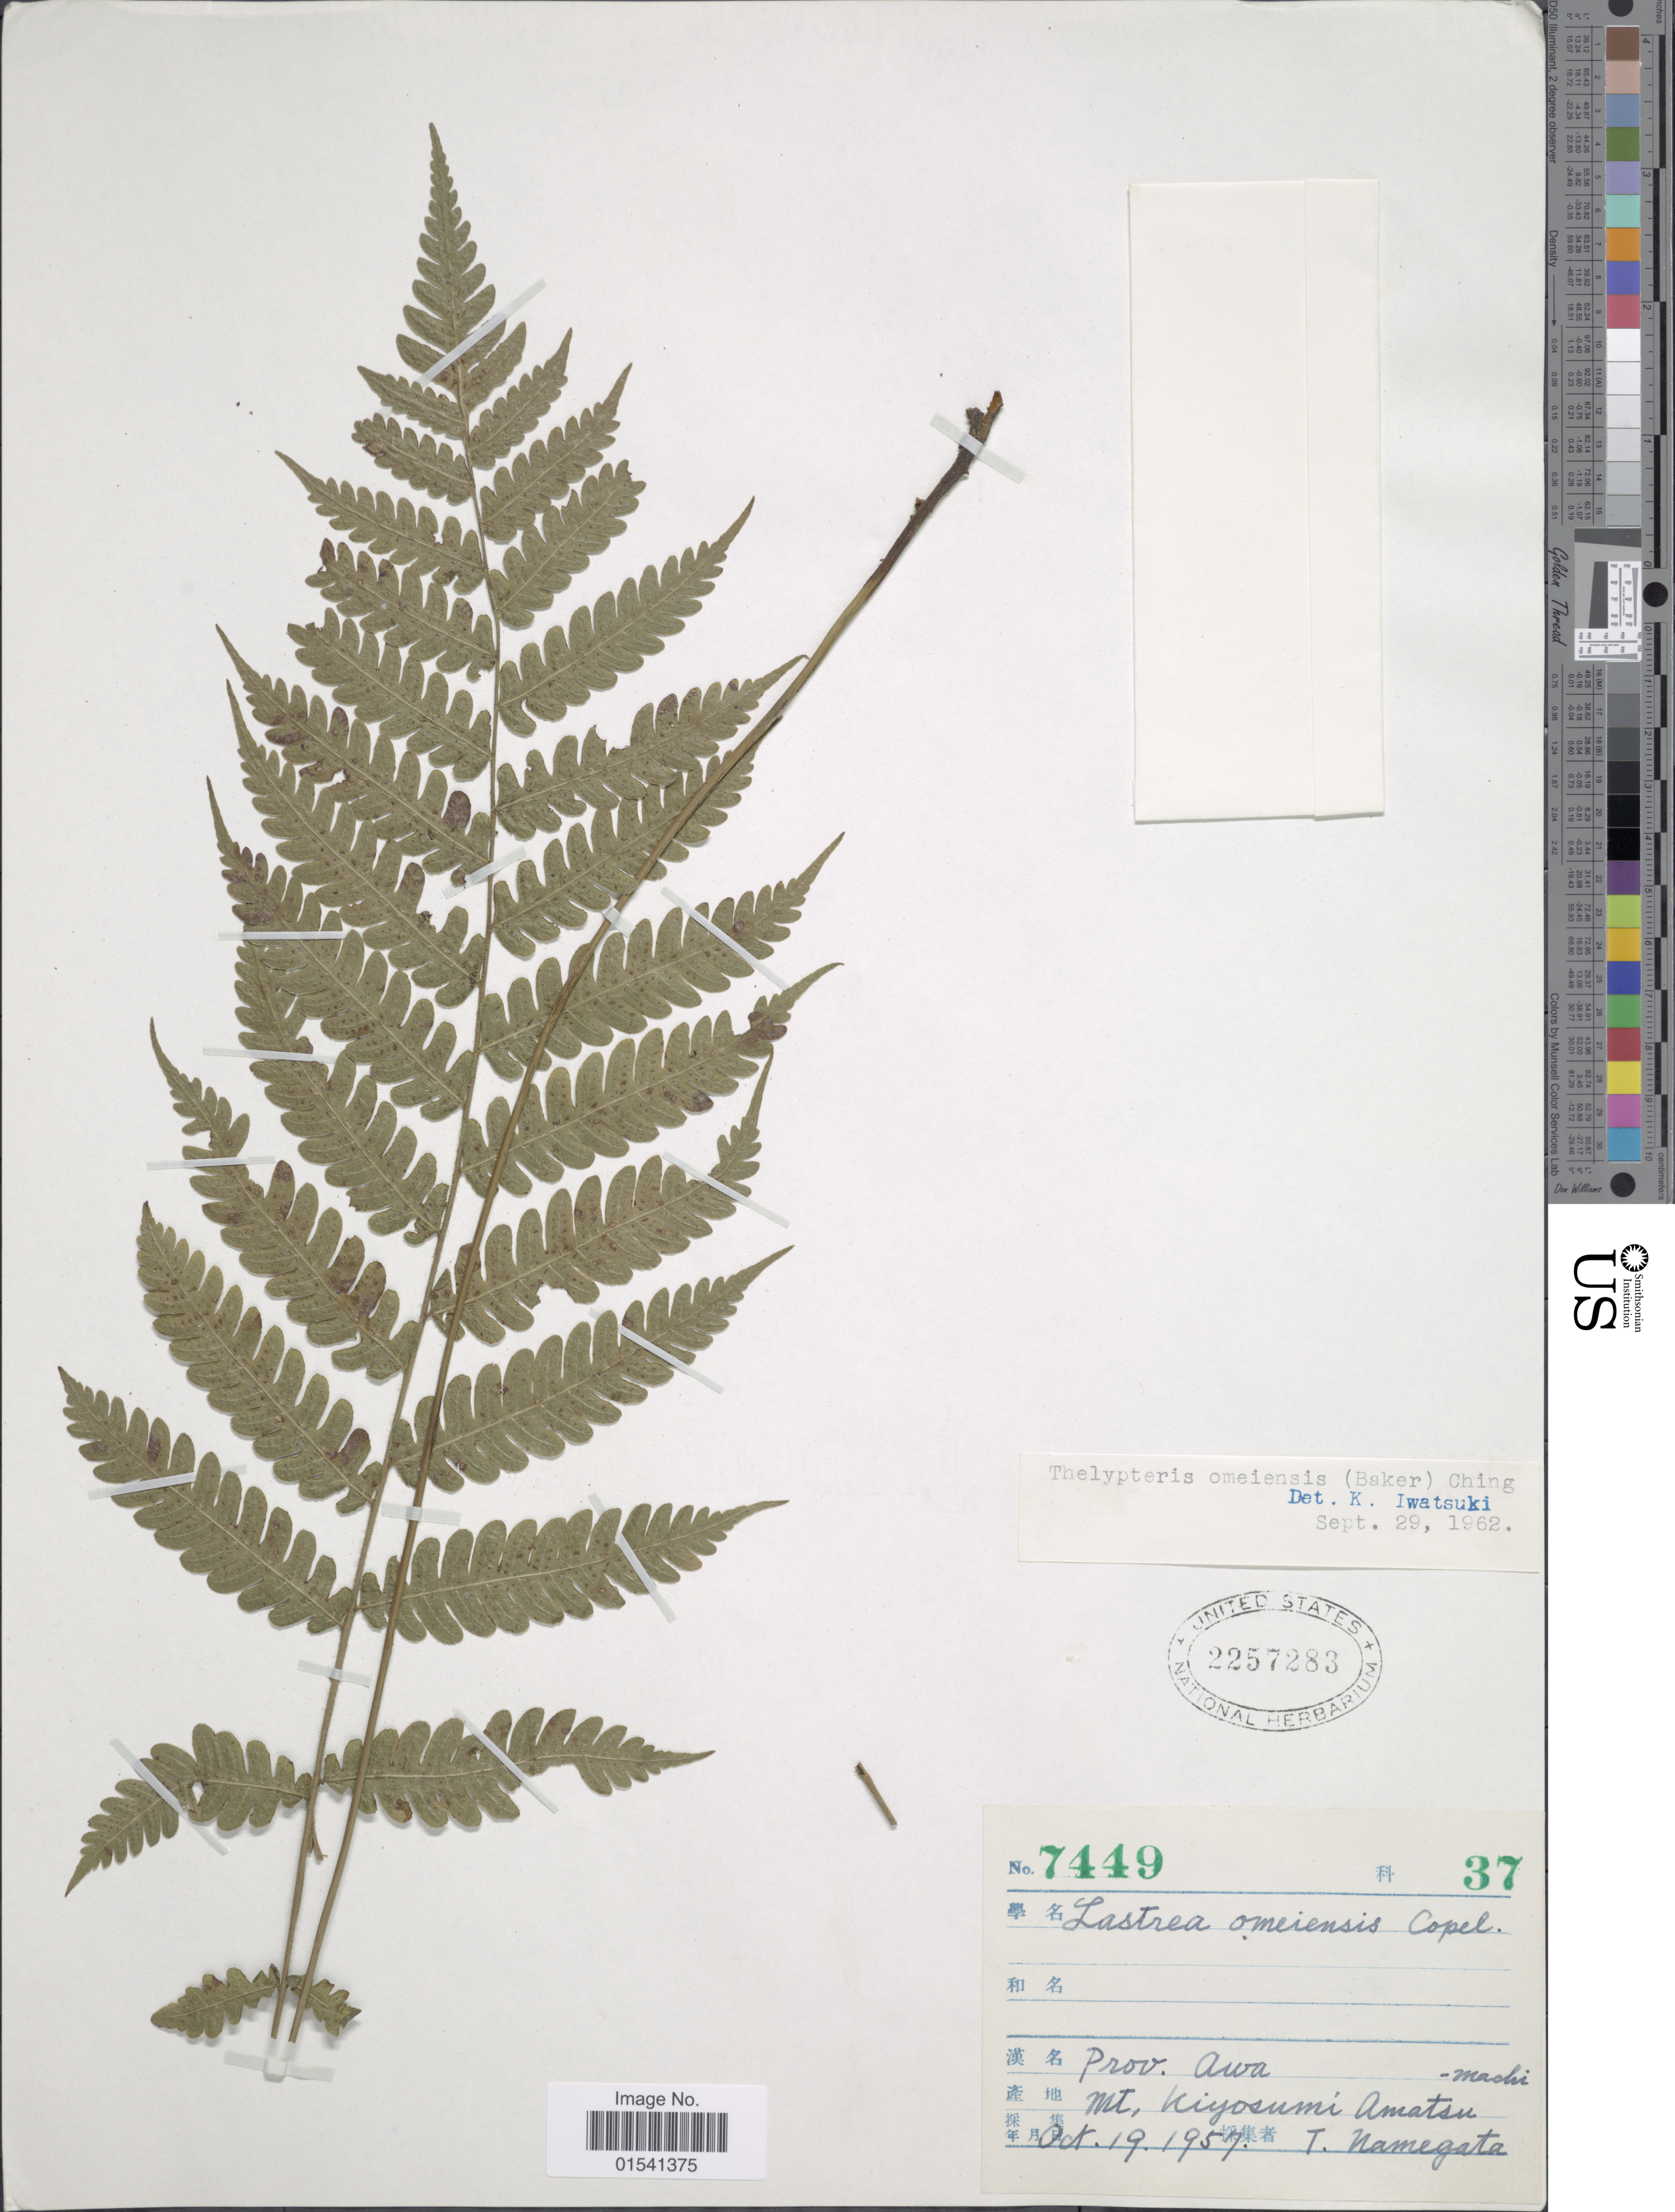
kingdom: Plantae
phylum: Tracheophyta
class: Polypodiopsida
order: Polypodiales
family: Thelypteridaceae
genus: Cyclogramma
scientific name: Cyclogramma omeiensis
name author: (Baker) Tagawa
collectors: T. Namegata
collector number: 7449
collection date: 1957-10-19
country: Japan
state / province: Sizuoka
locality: Prov. Awa, Mt Kiyosumi Amatsu-machi.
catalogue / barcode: US 2257283